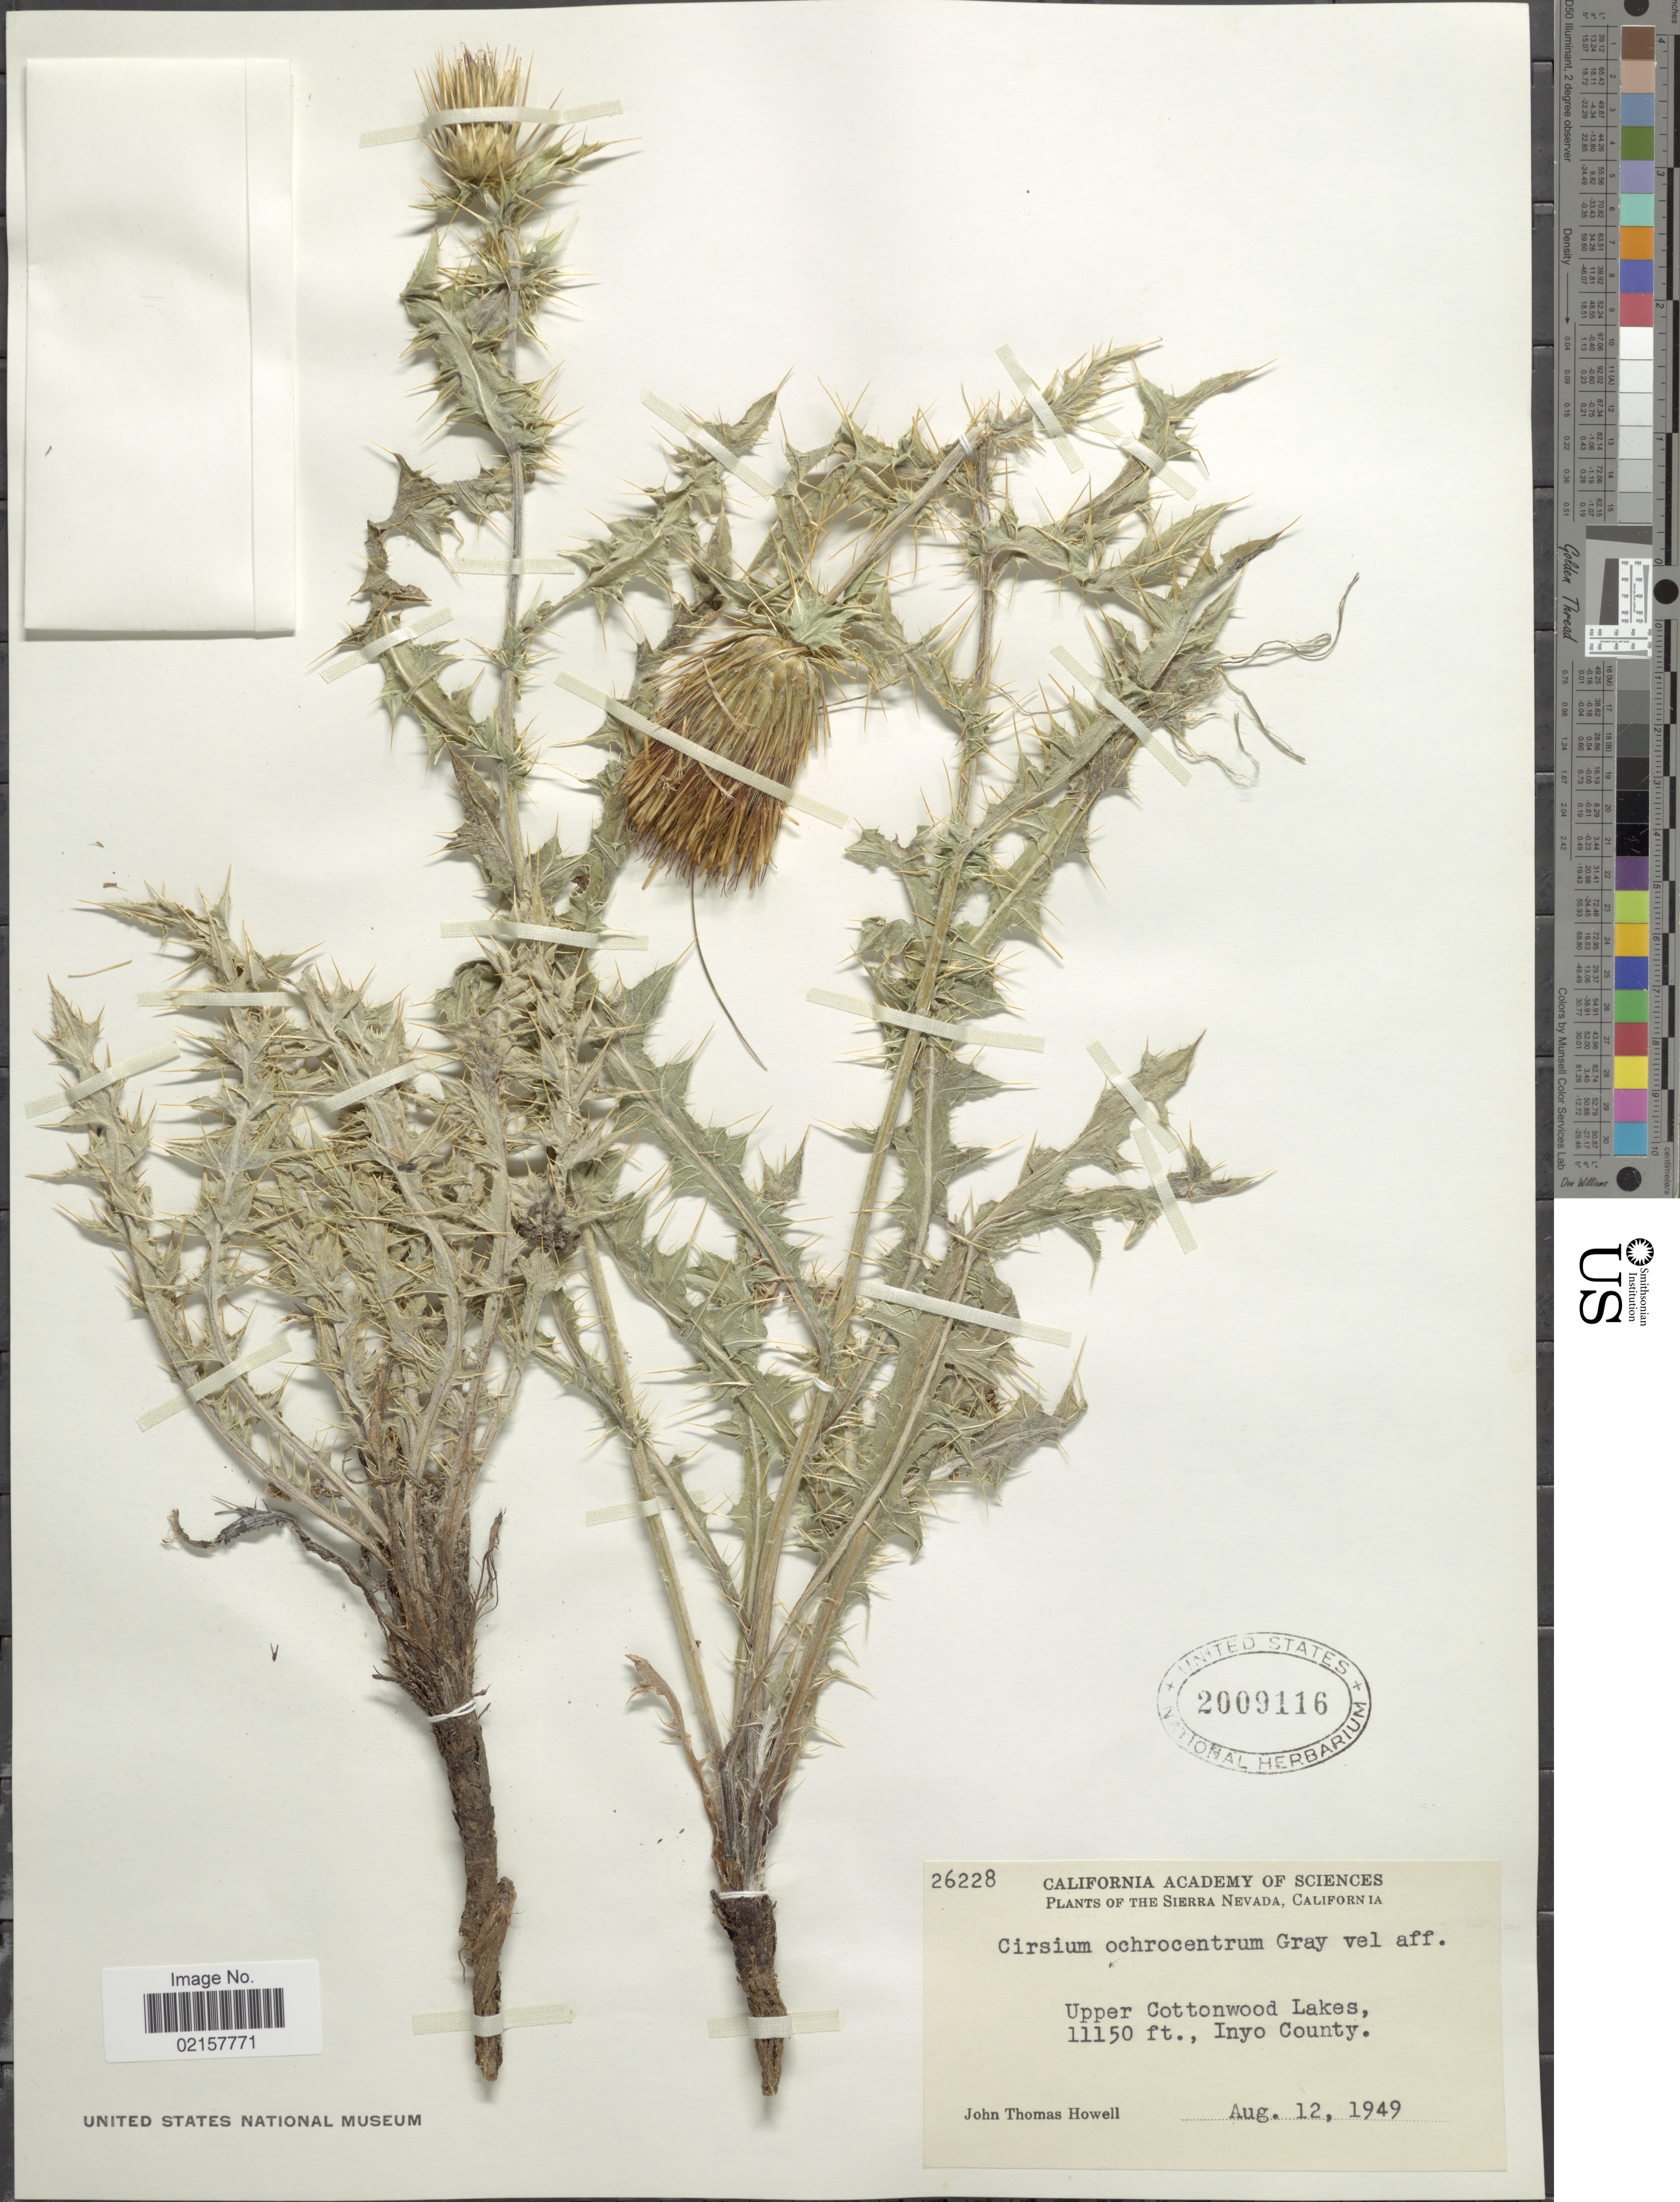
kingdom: Plantae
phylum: Tracheophyta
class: Magnoliopsida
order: Asterales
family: Asteraceae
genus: Cirsium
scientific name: Cirsium arizonicum var. rothrockii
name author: (A. Gray) D.J. Keil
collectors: J. T. Howell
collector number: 26228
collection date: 1949-08-12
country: United States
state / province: California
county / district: Inyo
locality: The Sierra Nevada, Upper Cottonwood Lakes, Inyo County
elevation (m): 3399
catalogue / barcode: US 2009116